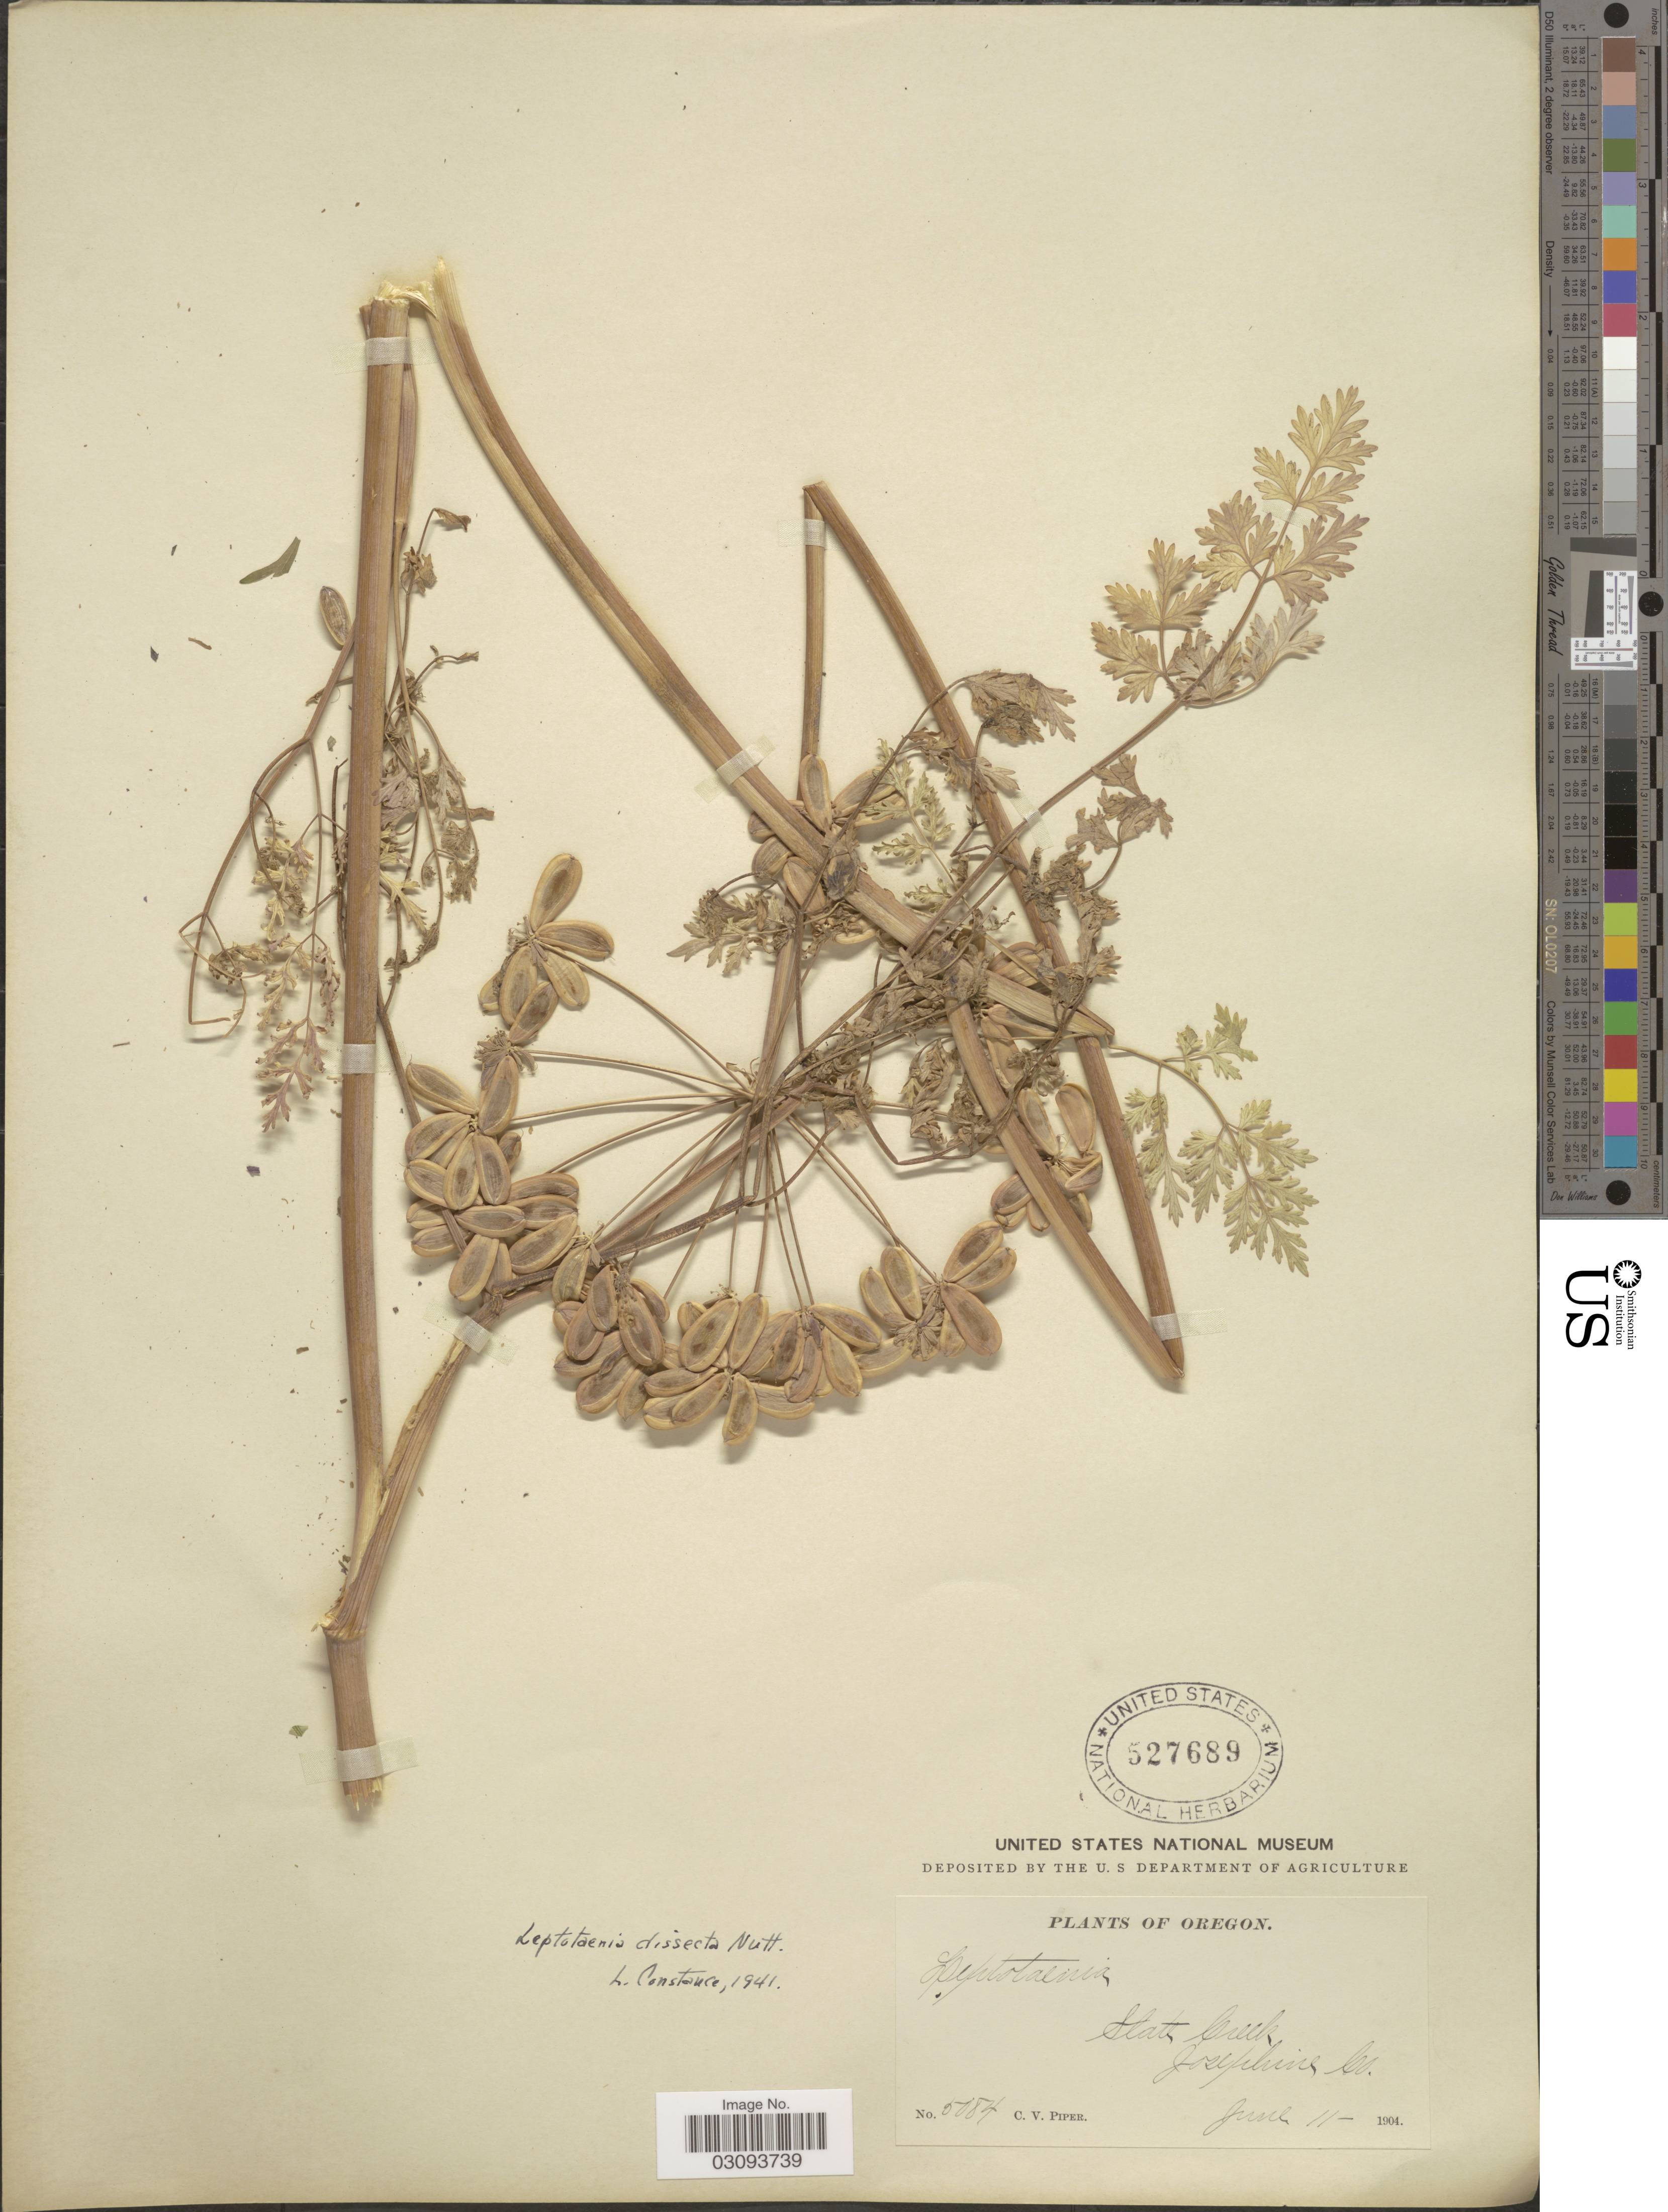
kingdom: Plantae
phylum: Tracheophyta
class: Magnoliopsida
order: Apiales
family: Apiaceae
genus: Lomatium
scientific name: Lomatium dissectum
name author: (Nutt.) Mathias & Constance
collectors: C. V. Piper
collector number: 5084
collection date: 1904-06-11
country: United States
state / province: Oregon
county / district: Josephine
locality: Slate Creek, Josephine Co.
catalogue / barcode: US 527689